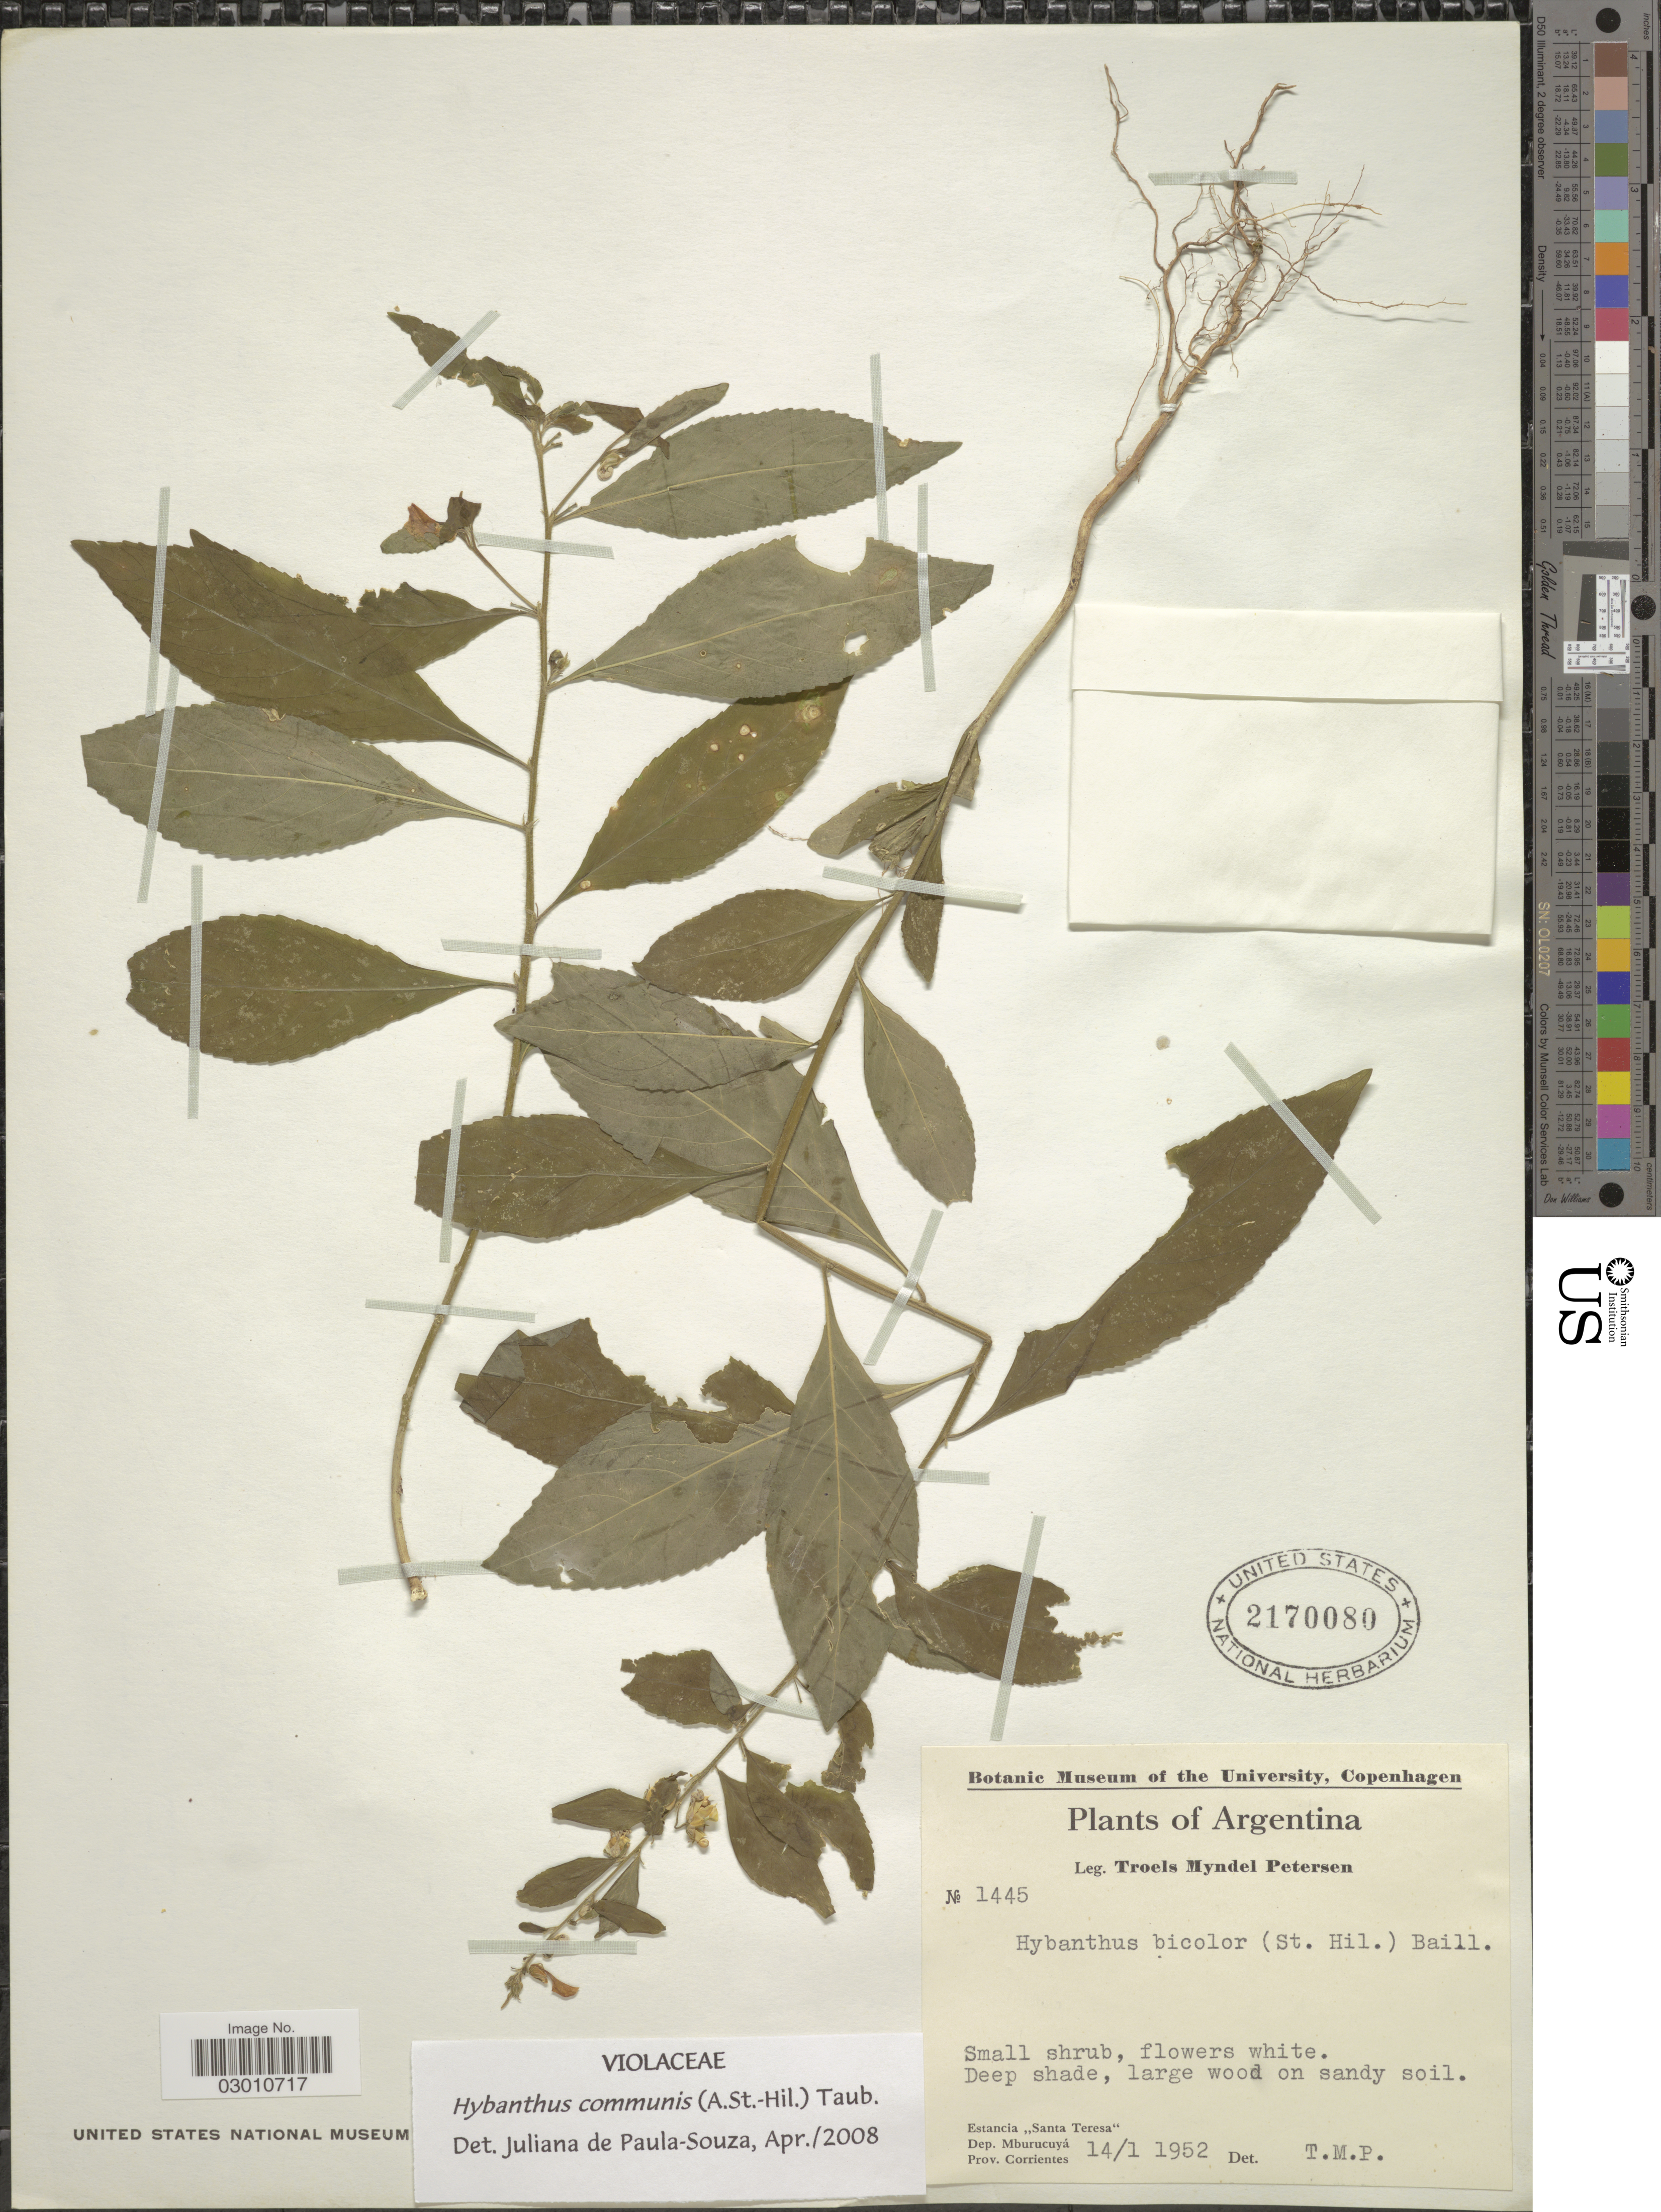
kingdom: Plantae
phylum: Tracheophyta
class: Magnoliopsida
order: Malpighiales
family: Violaceae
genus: Pombalia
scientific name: Pombalia communis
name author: (A. St.-Hil.) Paula-Souza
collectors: T. M. Petersen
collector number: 1445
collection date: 1952-01-14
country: Argentina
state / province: Corrientes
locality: Estancia "Santa Teresa". Dep. Mburucuyá.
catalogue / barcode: US 2170080